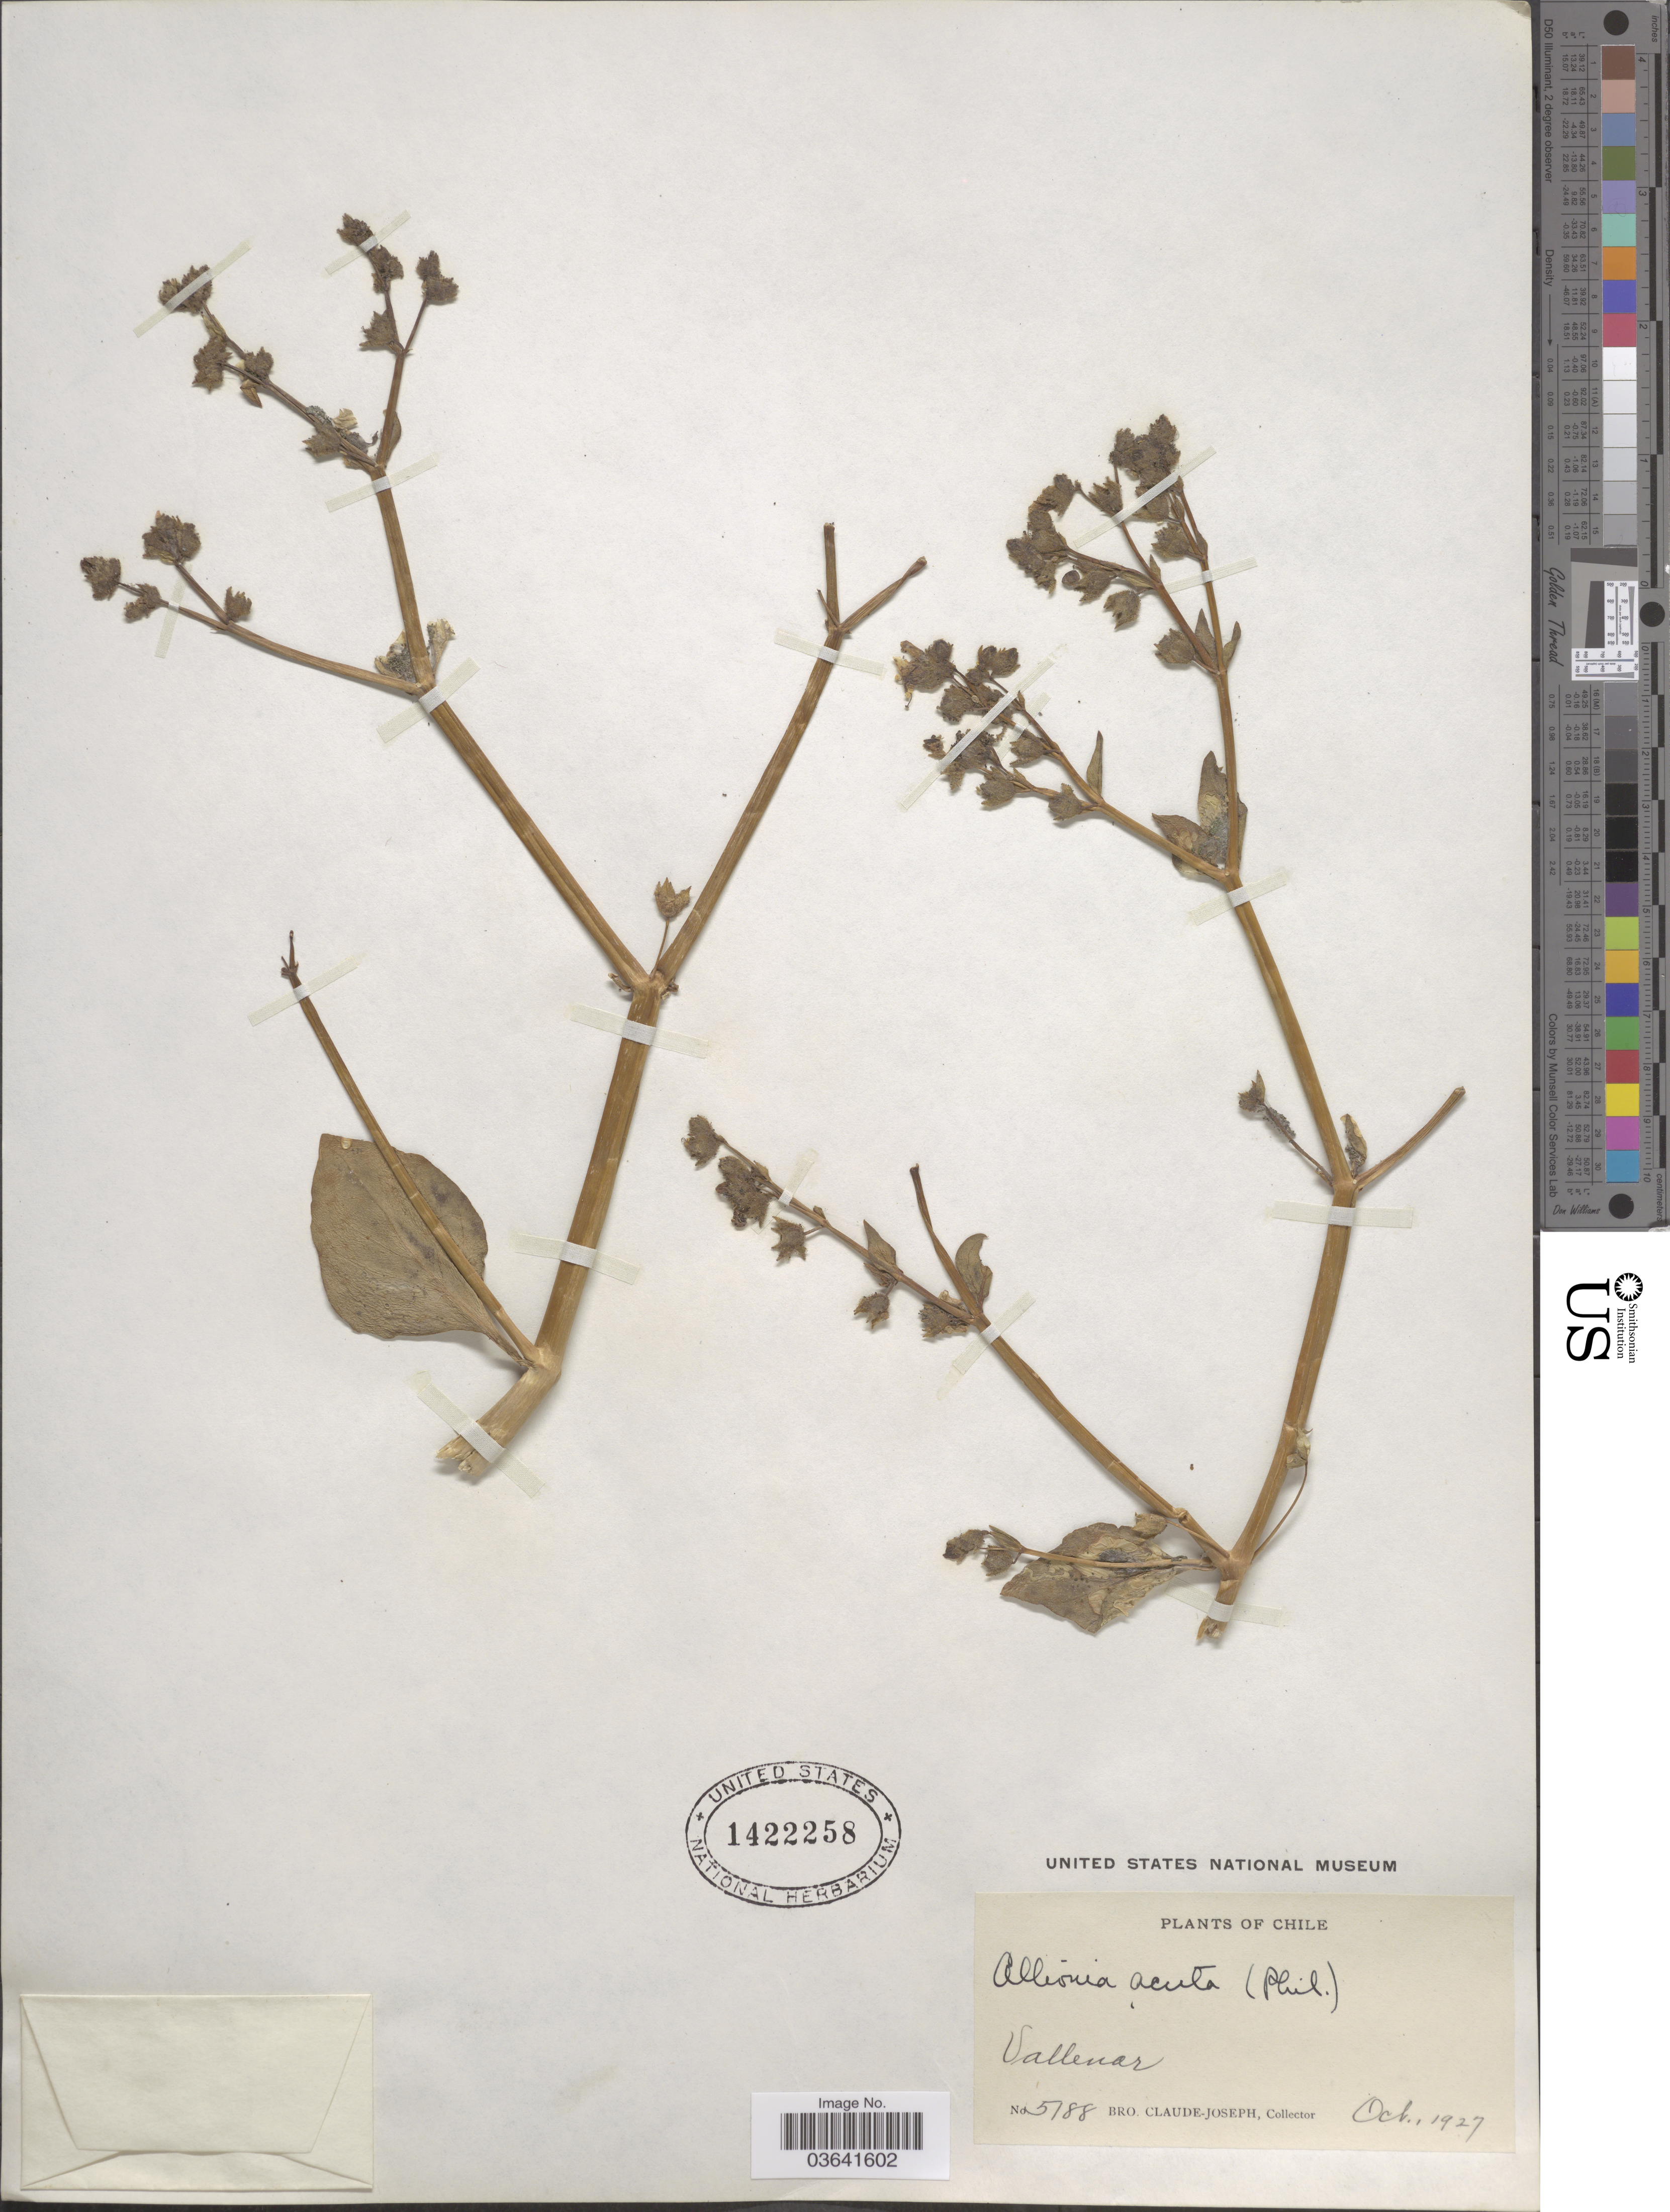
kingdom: Plantae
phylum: Tracheophyta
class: Magnoliopsida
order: Caryophyllales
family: Nyctaginaceae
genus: Mirabilis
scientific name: Mirabilis acuta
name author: (Reiche) Heimerl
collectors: Bro. Claude-Joseph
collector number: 5188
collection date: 1927-10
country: Chile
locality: Vallenar.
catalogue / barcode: US 1422258